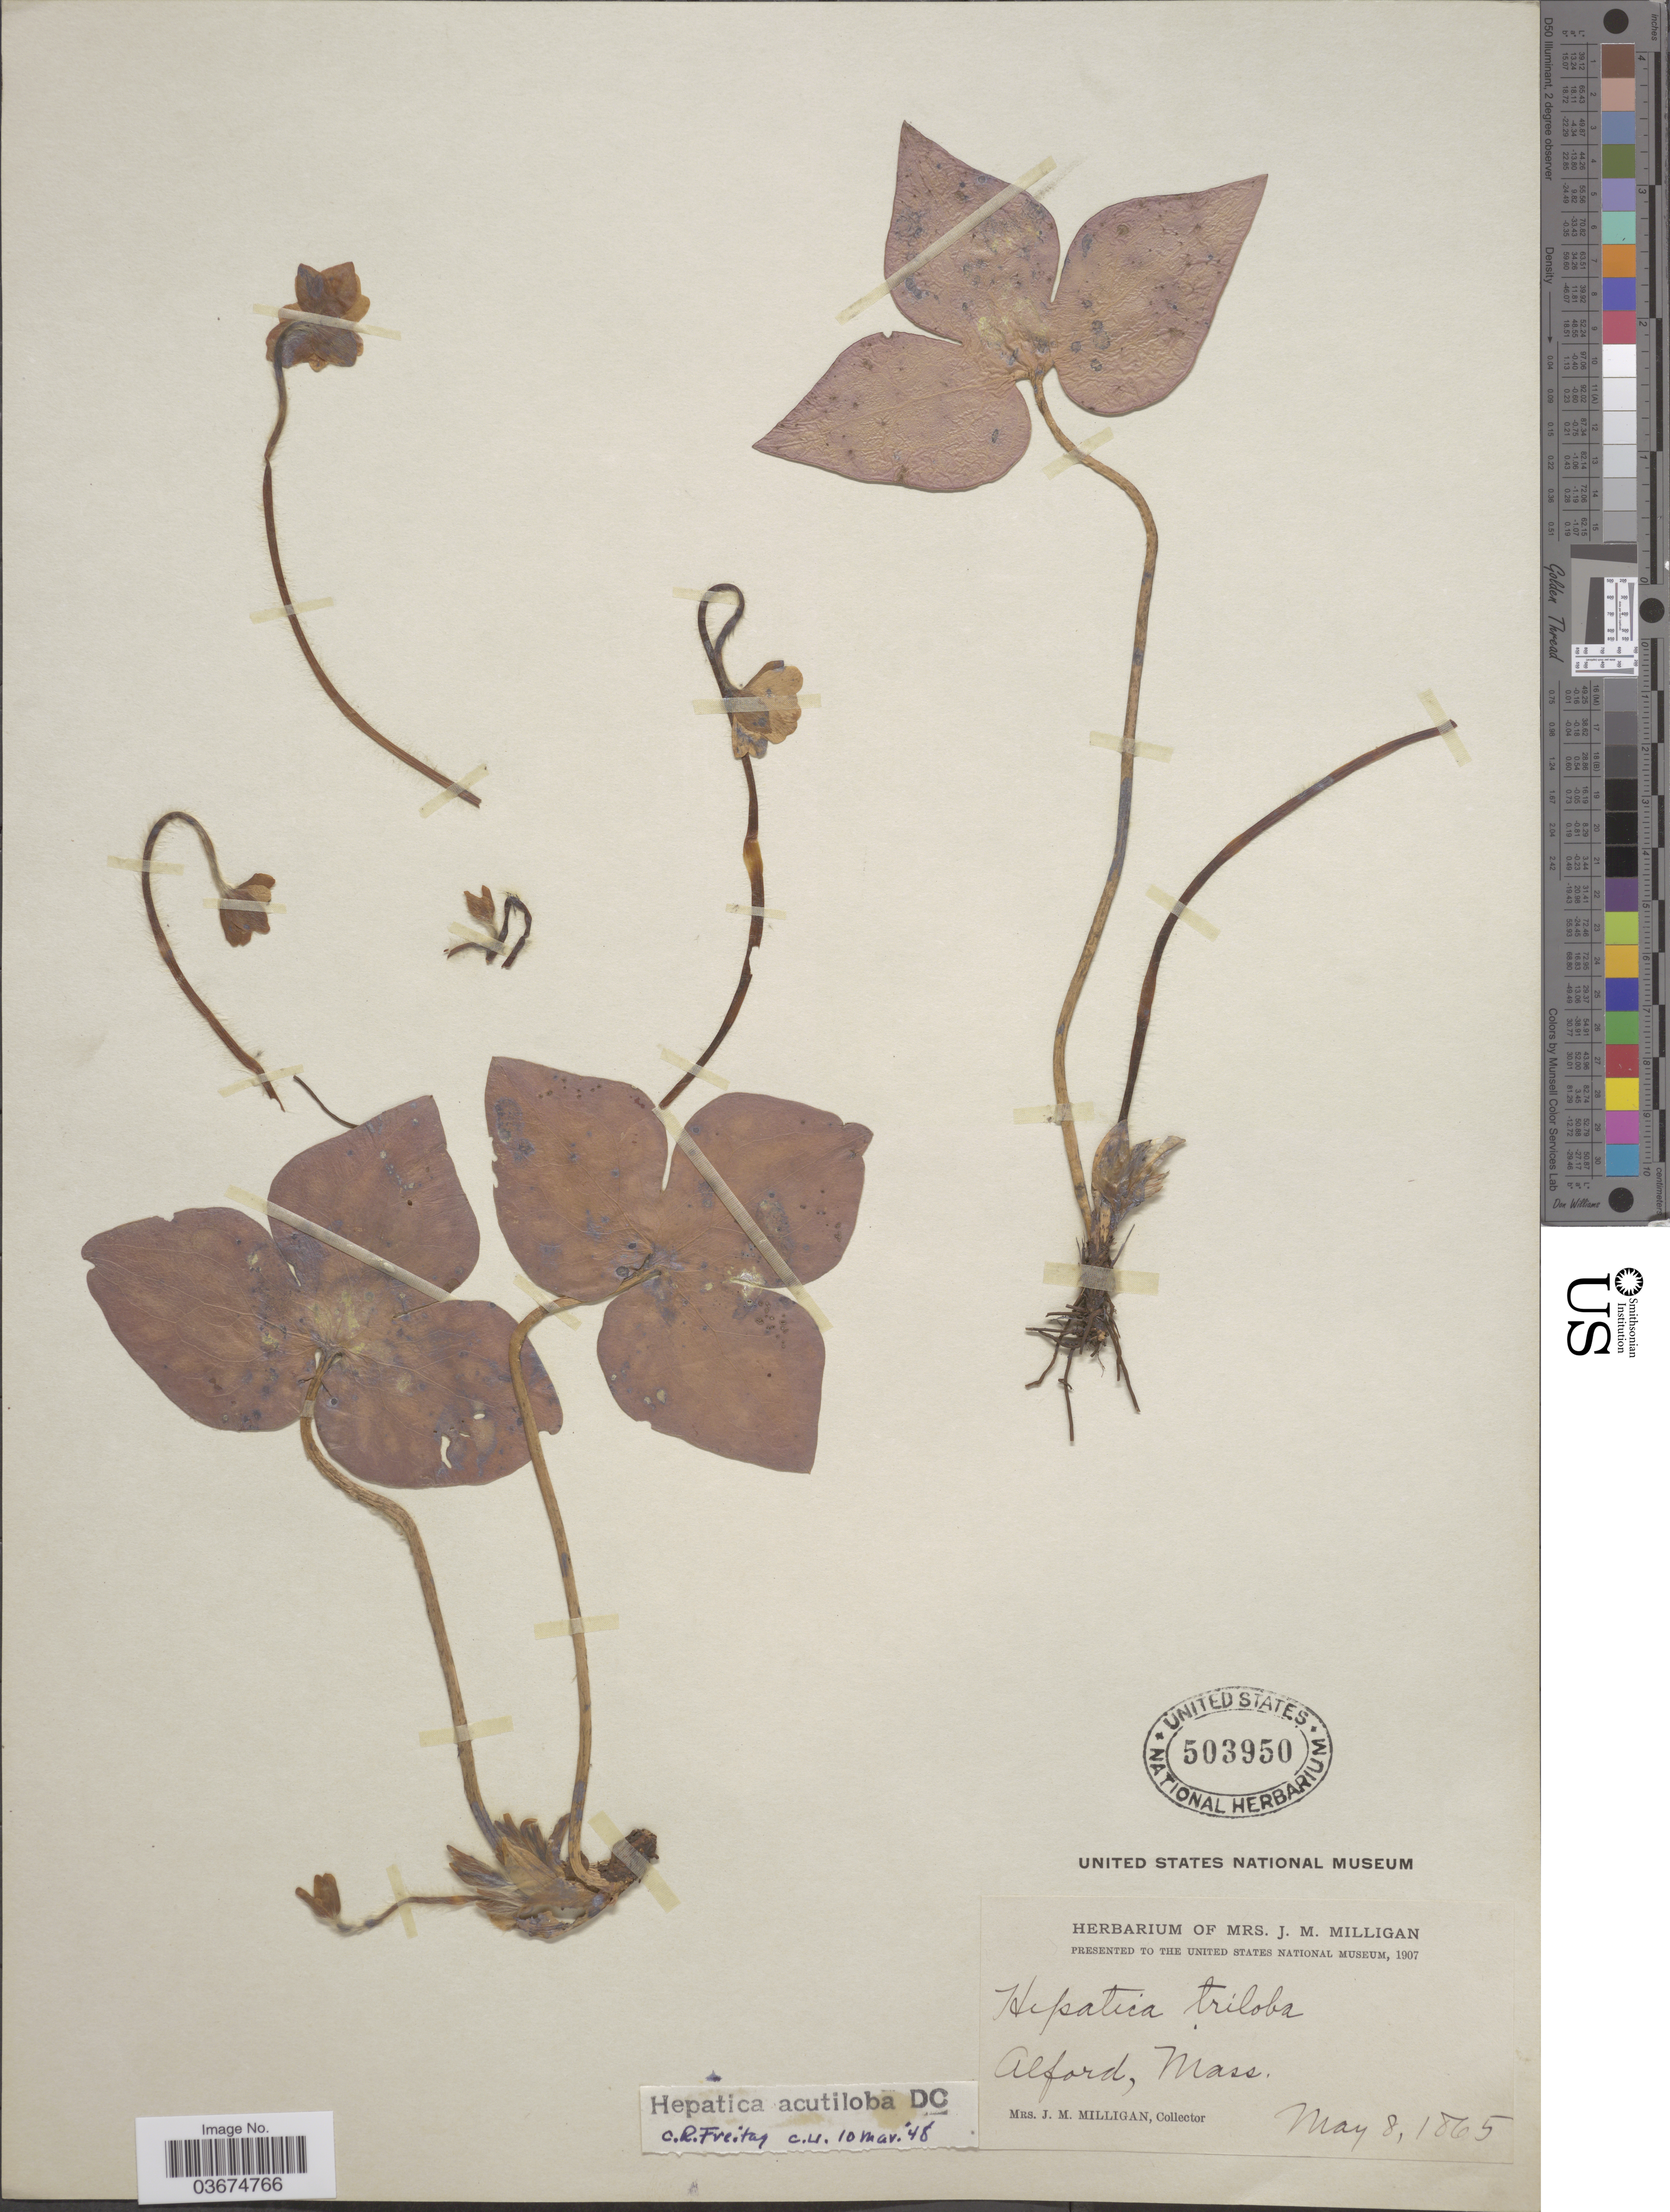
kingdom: Plantae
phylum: Tracheophyta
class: Magnoliopsida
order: Ranunculales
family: Ranunculaceae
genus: Hepatica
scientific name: Hepatica acutiloba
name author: DC.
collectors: J. Milligan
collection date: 1865-05-08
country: United States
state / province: Massachusetts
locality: Alford.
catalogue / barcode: US 503950